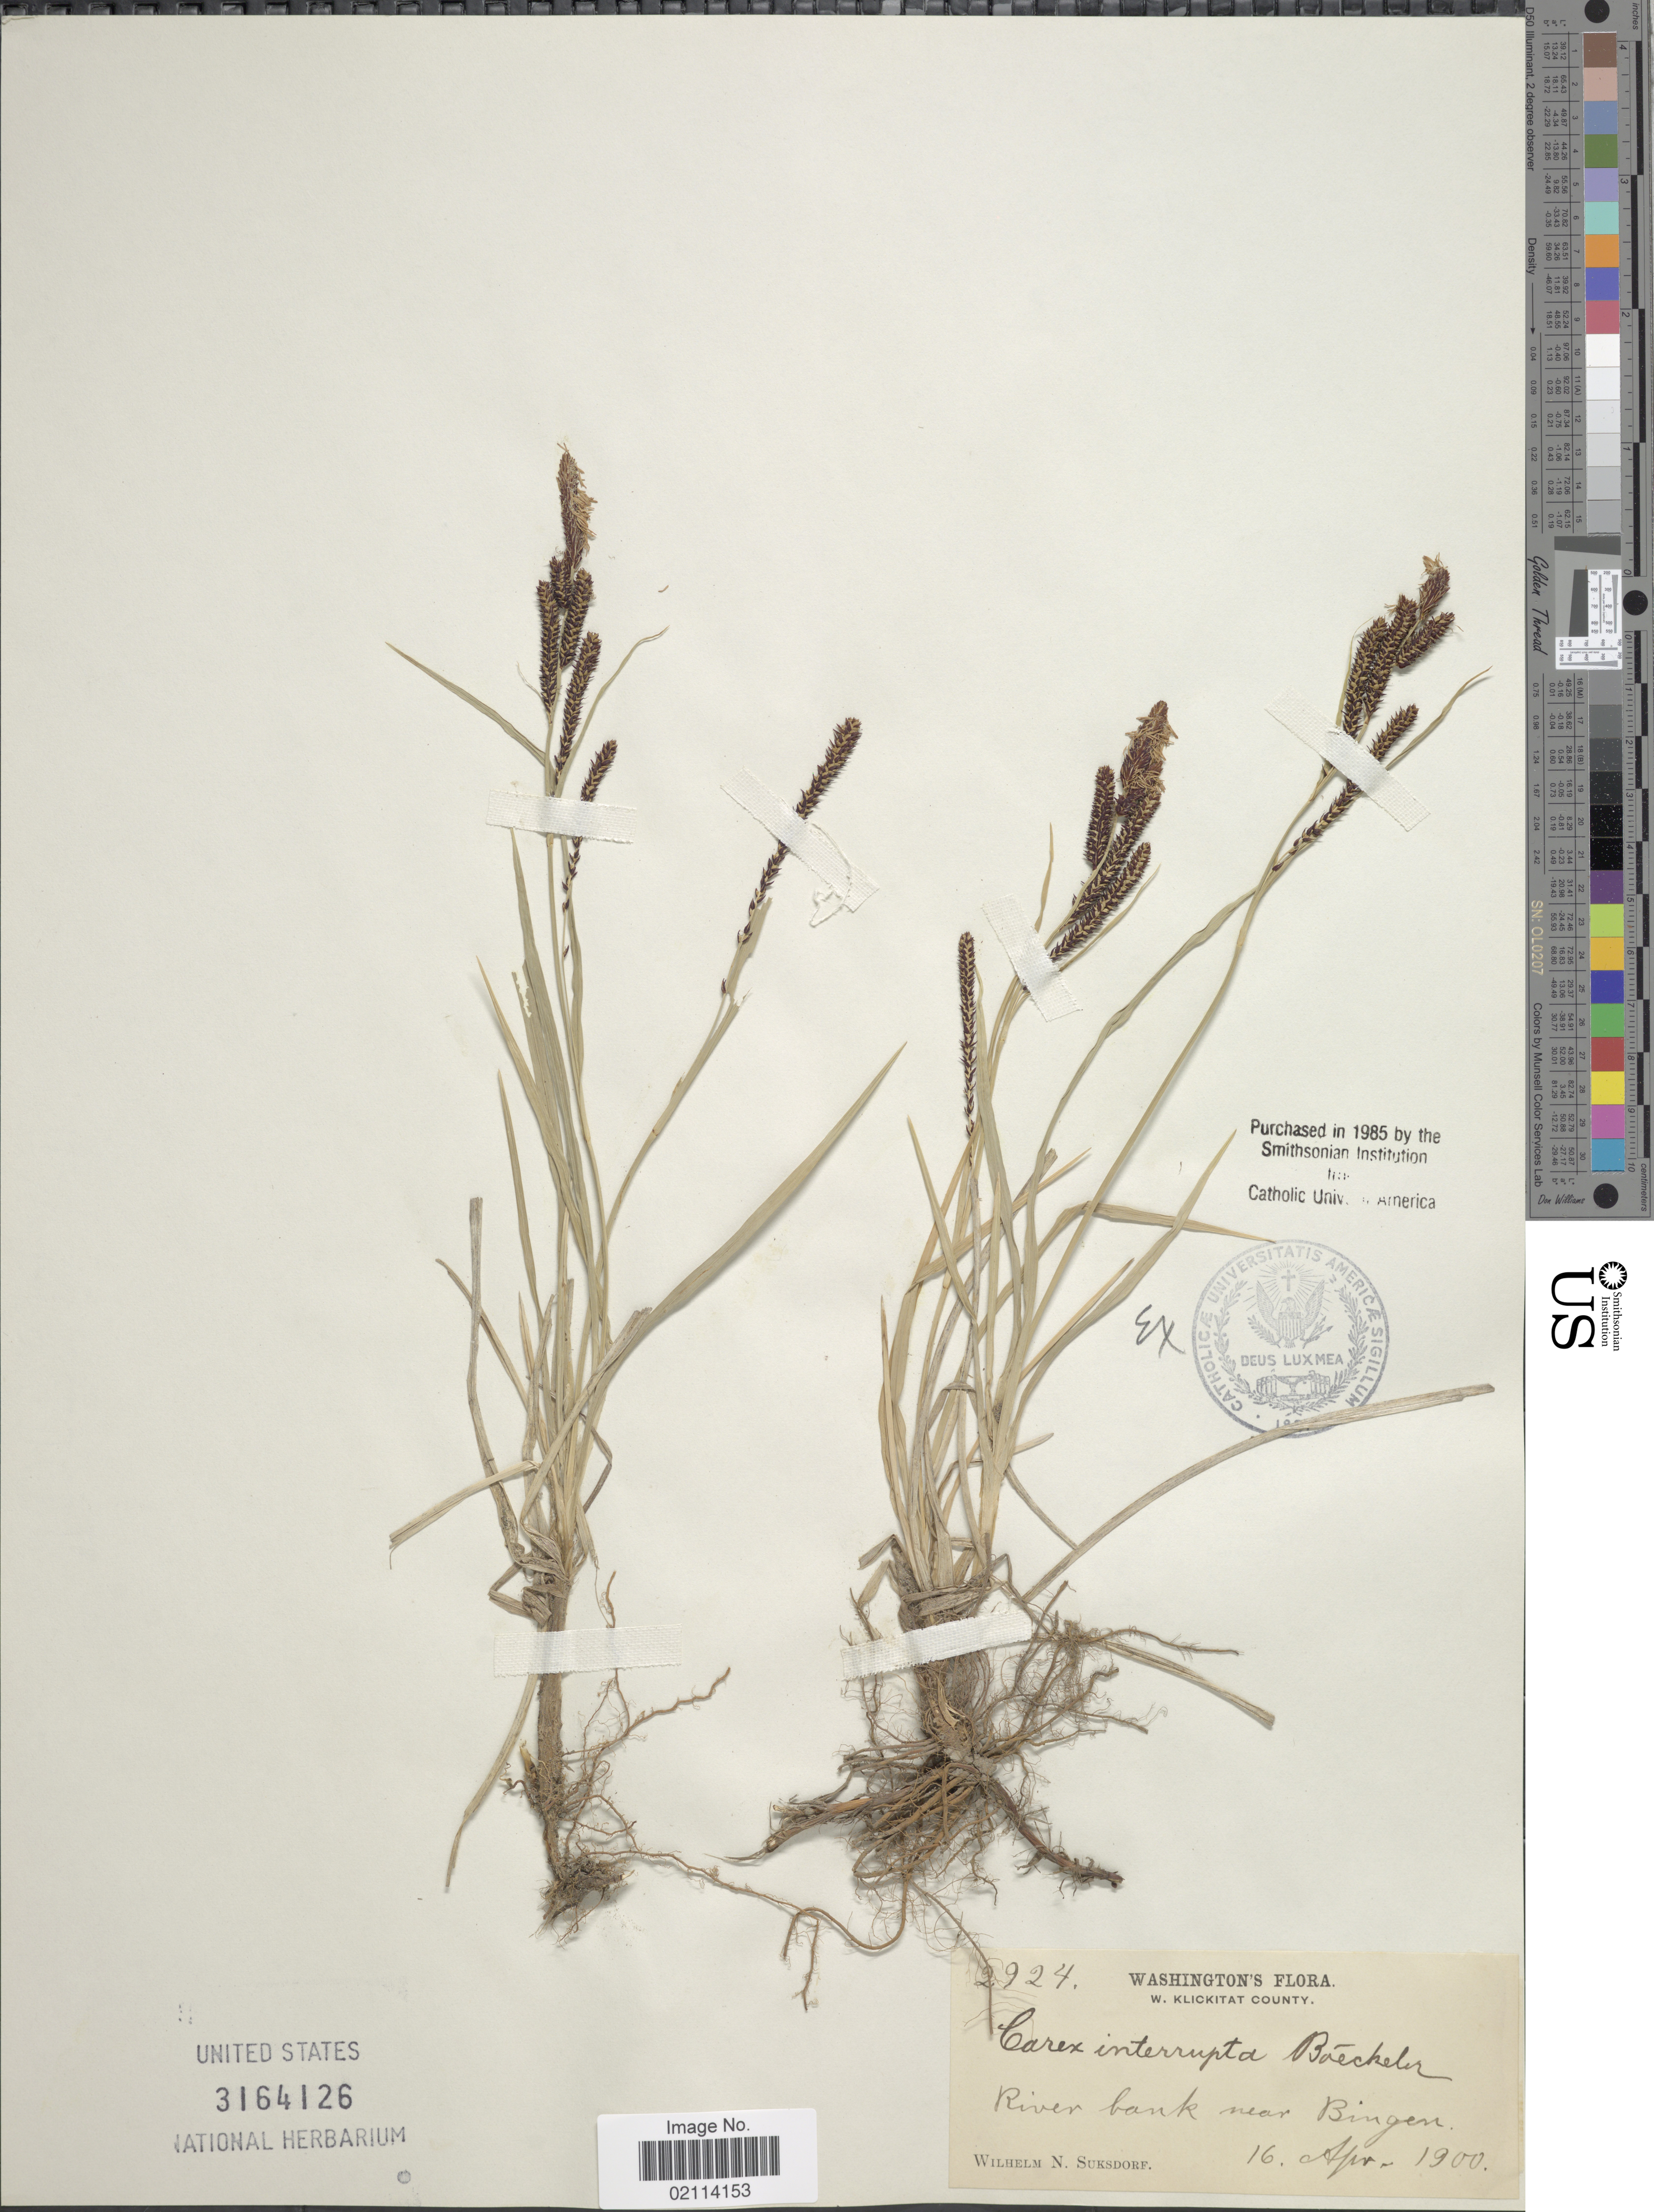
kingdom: Plantae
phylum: Tracheophyta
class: Liliopsida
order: Poales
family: Cyperaceae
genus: Carex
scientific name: Carex interrupta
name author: Boeckeler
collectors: W. N. Suksdorf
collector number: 2924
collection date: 1900-04-16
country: United States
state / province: Washington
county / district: Klickitat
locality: W. Klickitat County, River bank near Bingen.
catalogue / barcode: US 3164126